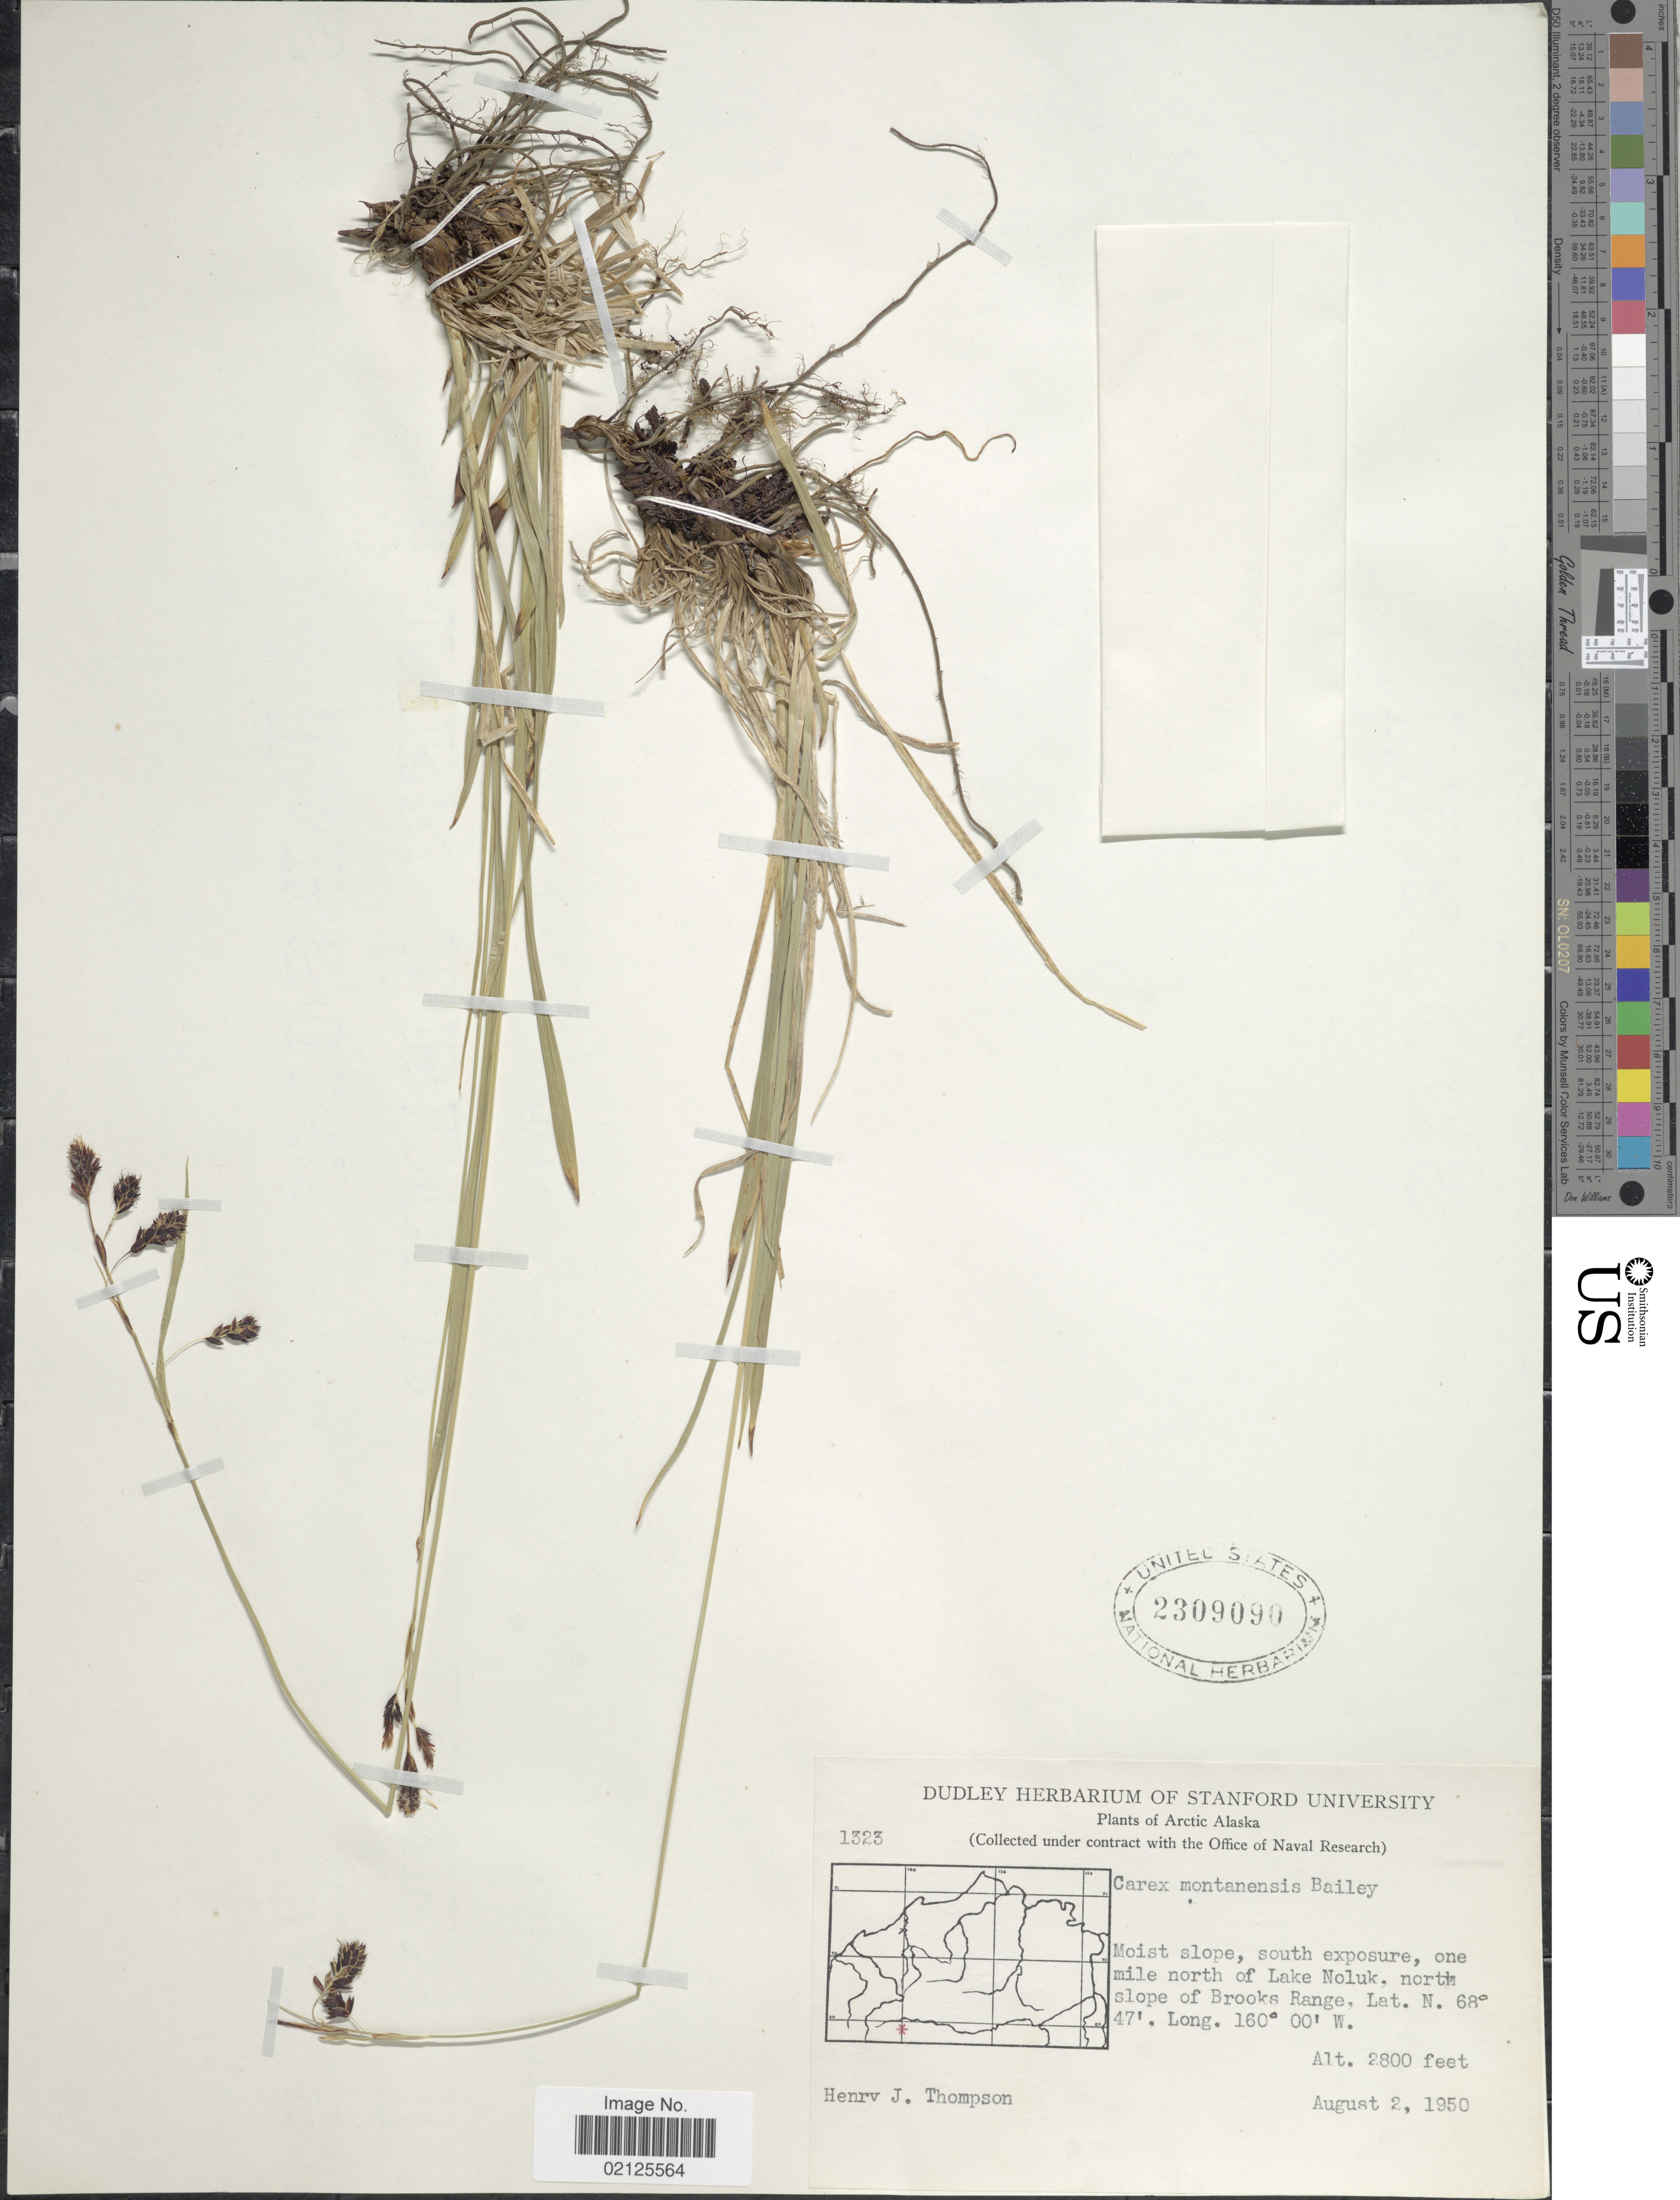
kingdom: Plantae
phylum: Tracheophyta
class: Liliopsida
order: Poales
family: Cyperaceae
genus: Carex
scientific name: Carex podocarpa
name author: R. Br.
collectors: H. J. Thompson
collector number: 1323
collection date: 1950-08-02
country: United States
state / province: Alaska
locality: Arctic Alaska, Moist slope, south exposure, one mile north of Lake Noluk, north slope of Brooks Range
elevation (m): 853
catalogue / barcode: US 2309090